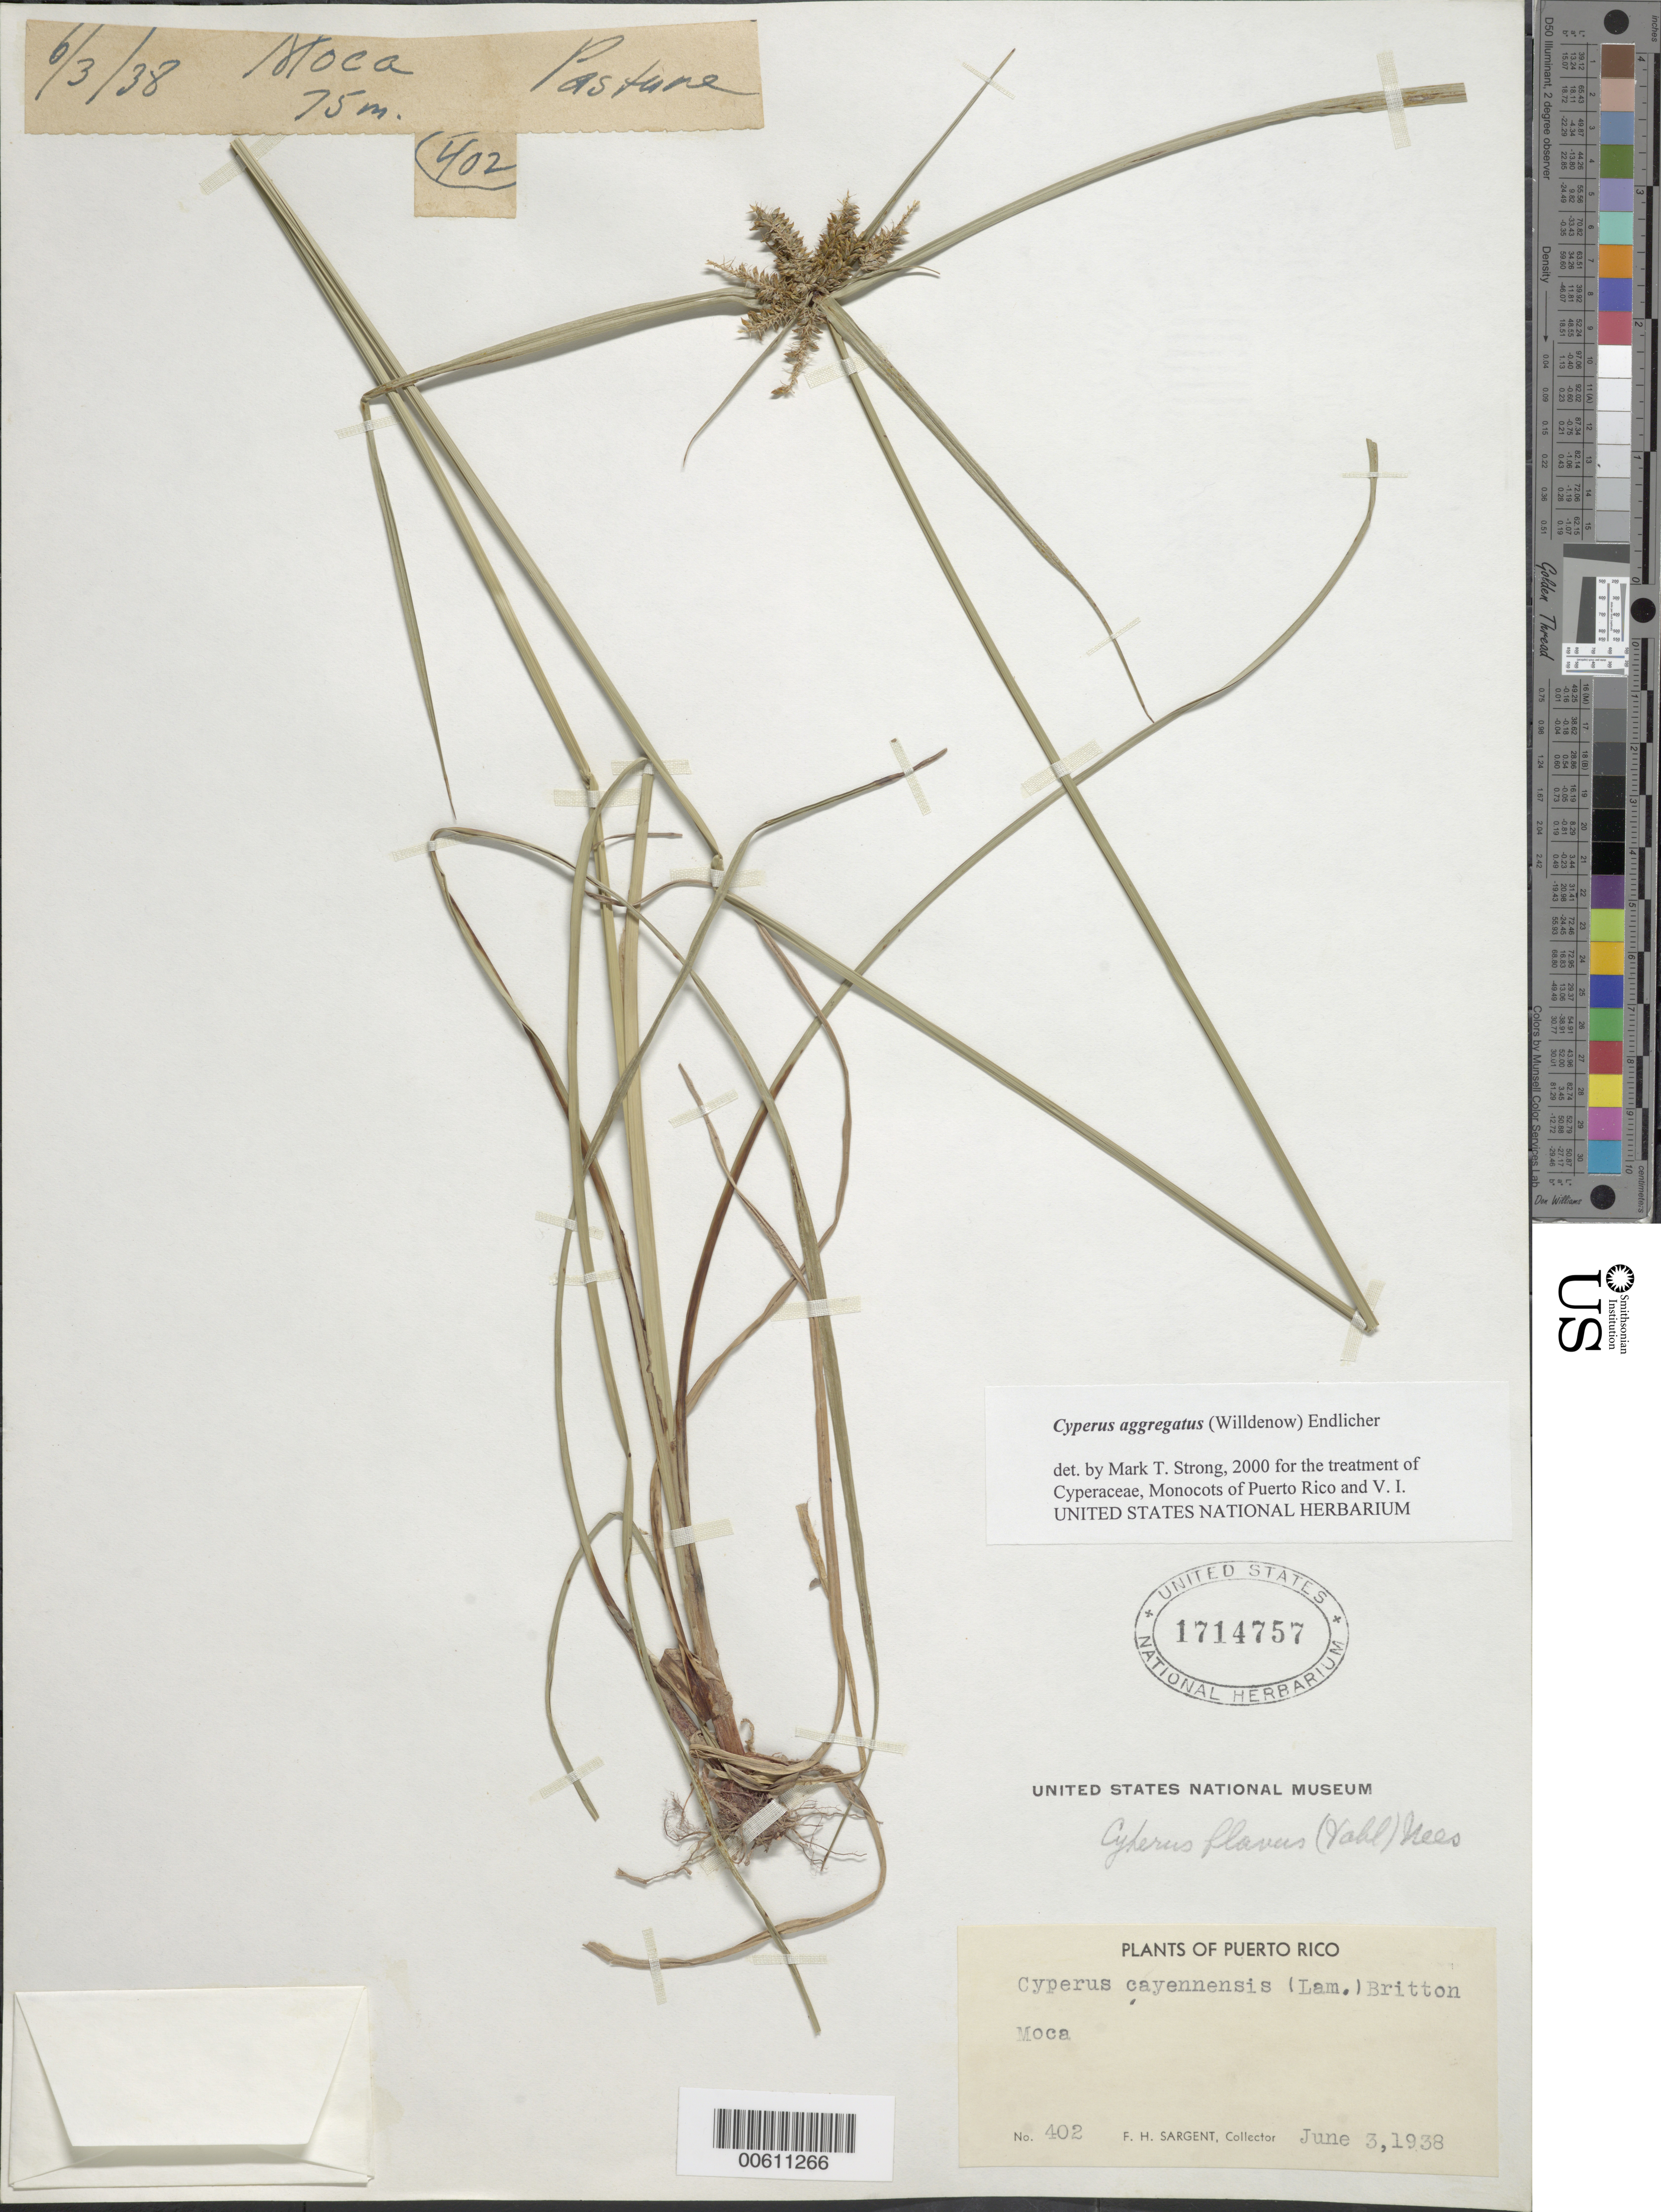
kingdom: Plantae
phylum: Tracheophyta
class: Liliopsida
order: Poales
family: Cyperaceae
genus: Cyperus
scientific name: Cyperus aggregatus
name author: (Willd.) Endl.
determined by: Strong, M. T., (US), Smithsonian Institution - National Museum of Natural History (UNITED STATES)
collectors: F. H. Sargent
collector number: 402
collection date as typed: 03 Jun 1938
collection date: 1938-06-03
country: Puerto Rico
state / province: Moca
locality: Moca.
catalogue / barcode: US 1714757